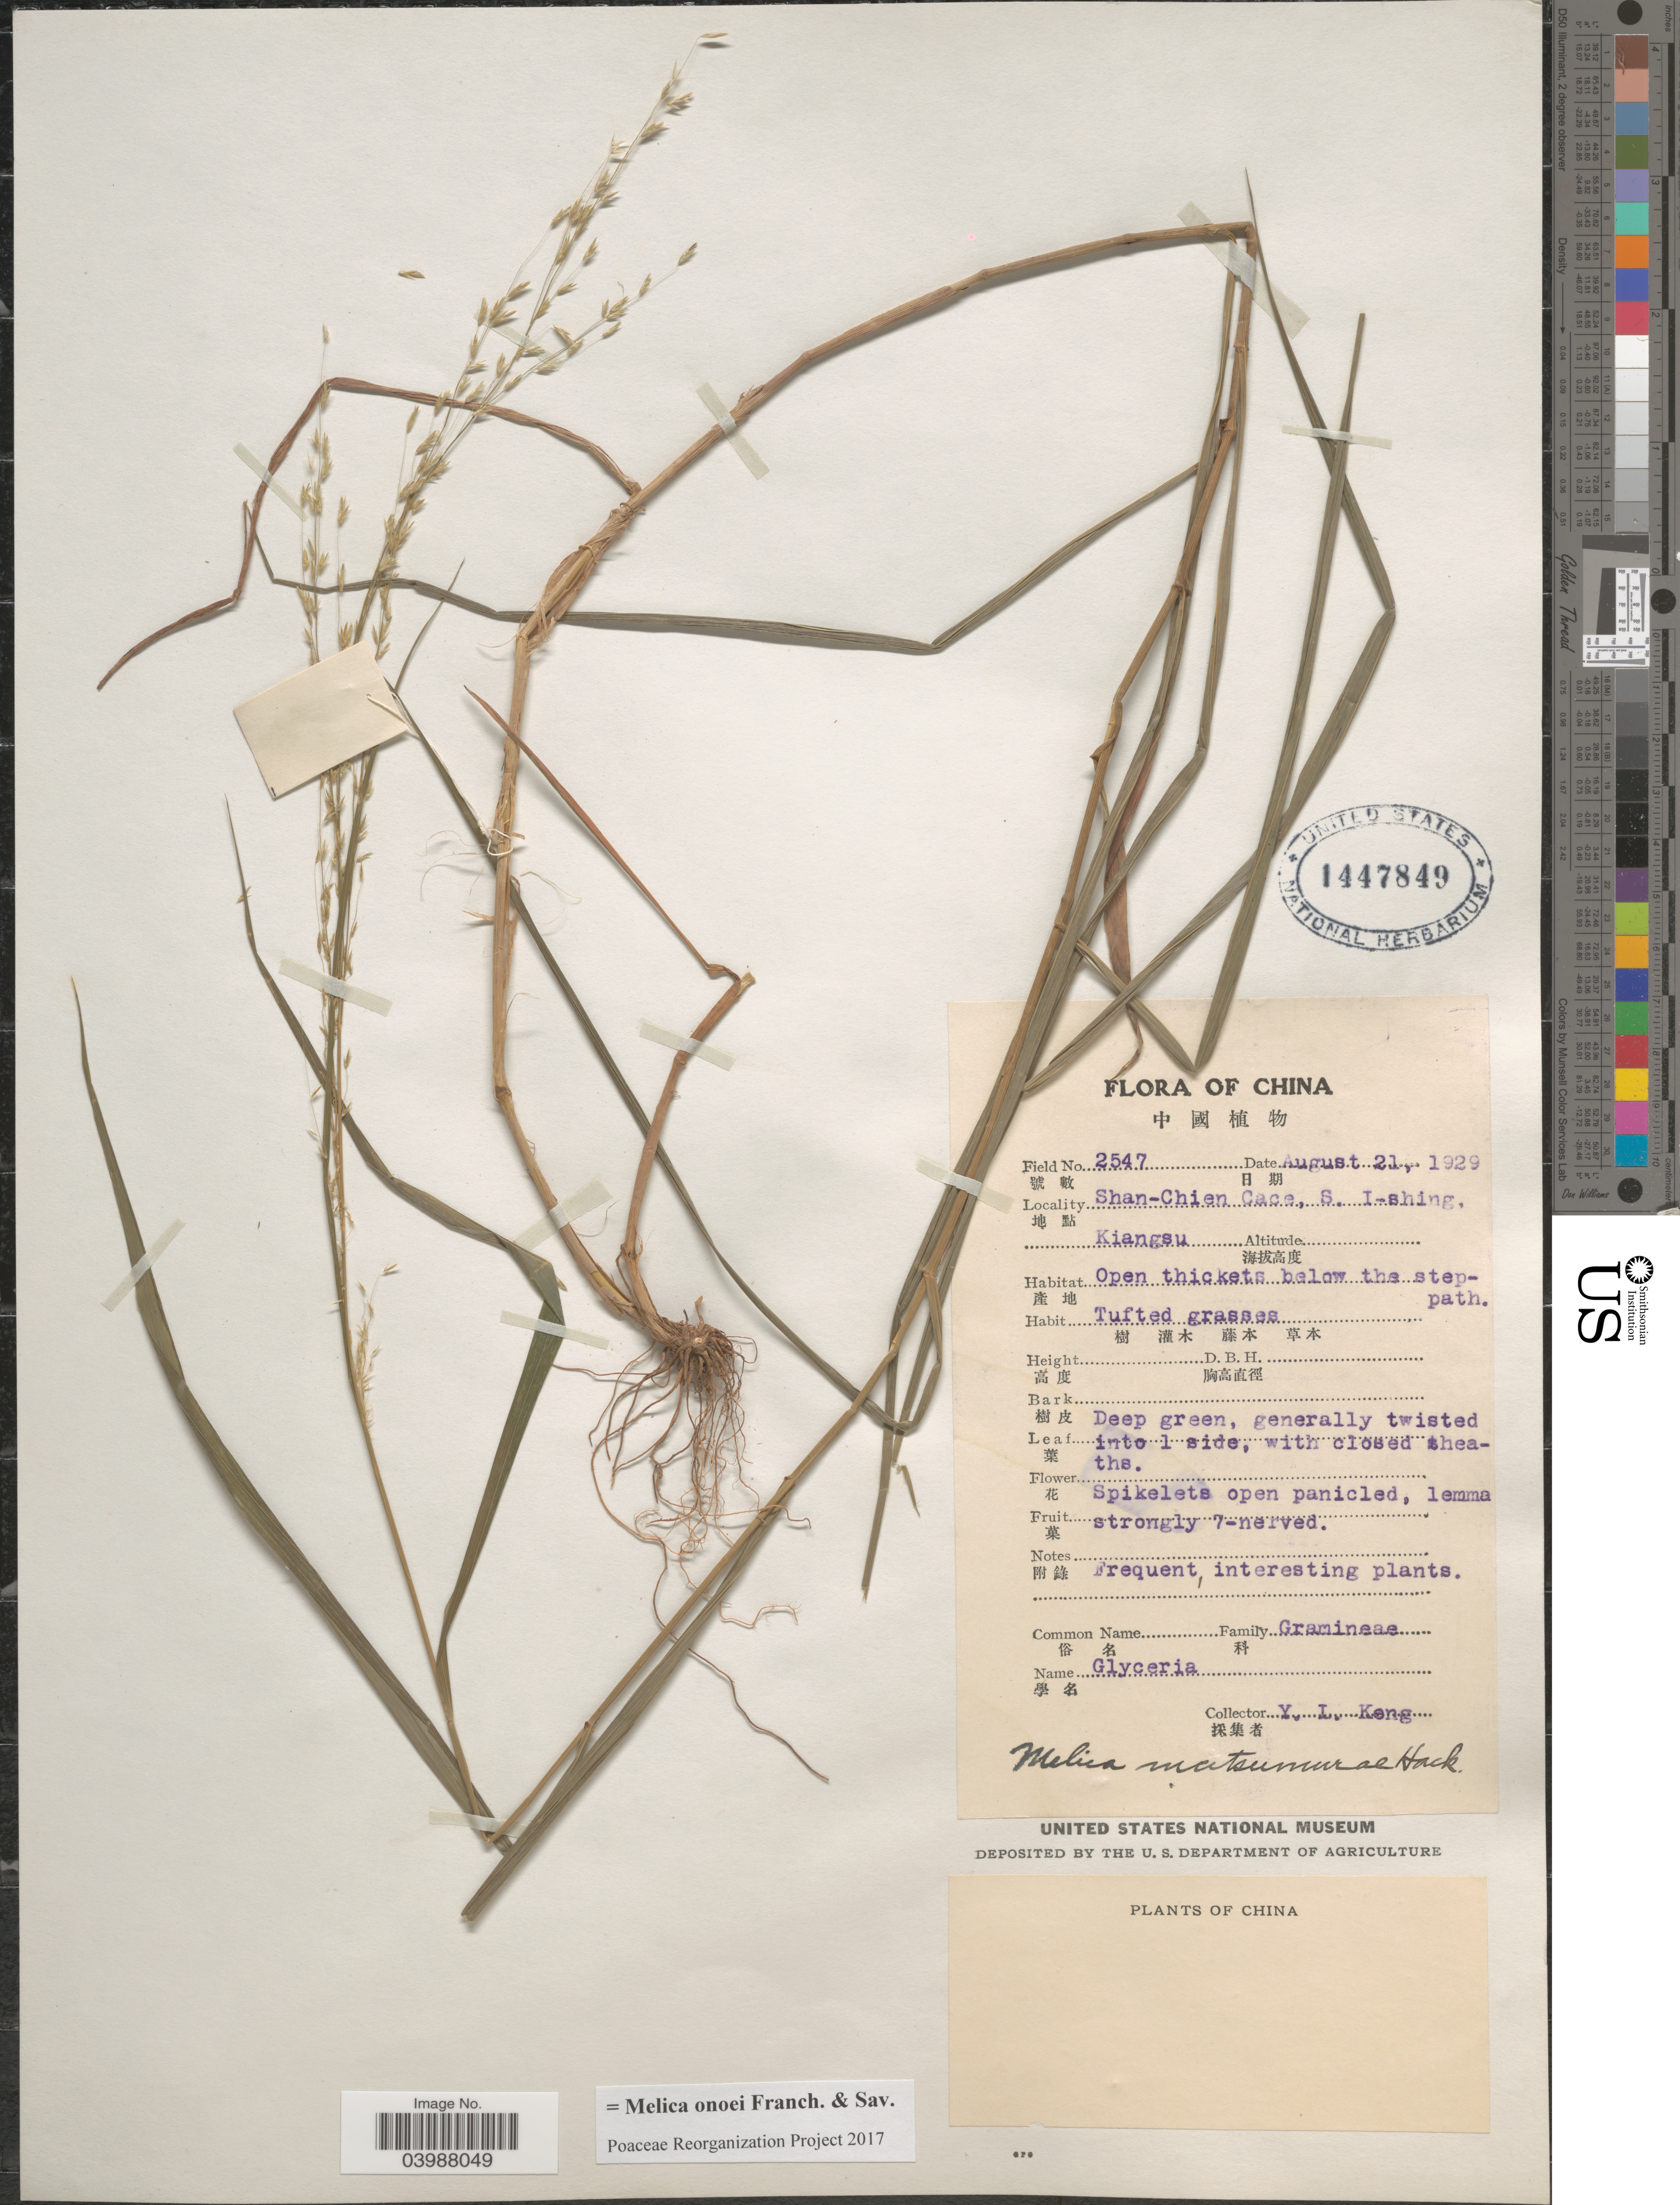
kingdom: Plantae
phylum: Tracheophyta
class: Liliopsida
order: Poales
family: Poaceae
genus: Melica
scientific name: Melica onoei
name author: Franch. & Sav.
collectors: Y. L. Keng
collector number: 2547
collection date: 1929-08-21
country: China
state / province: Jiangsu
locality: Shan-Chien Cace, S. I-shing, Kiangsu.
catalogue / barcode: US 1447849